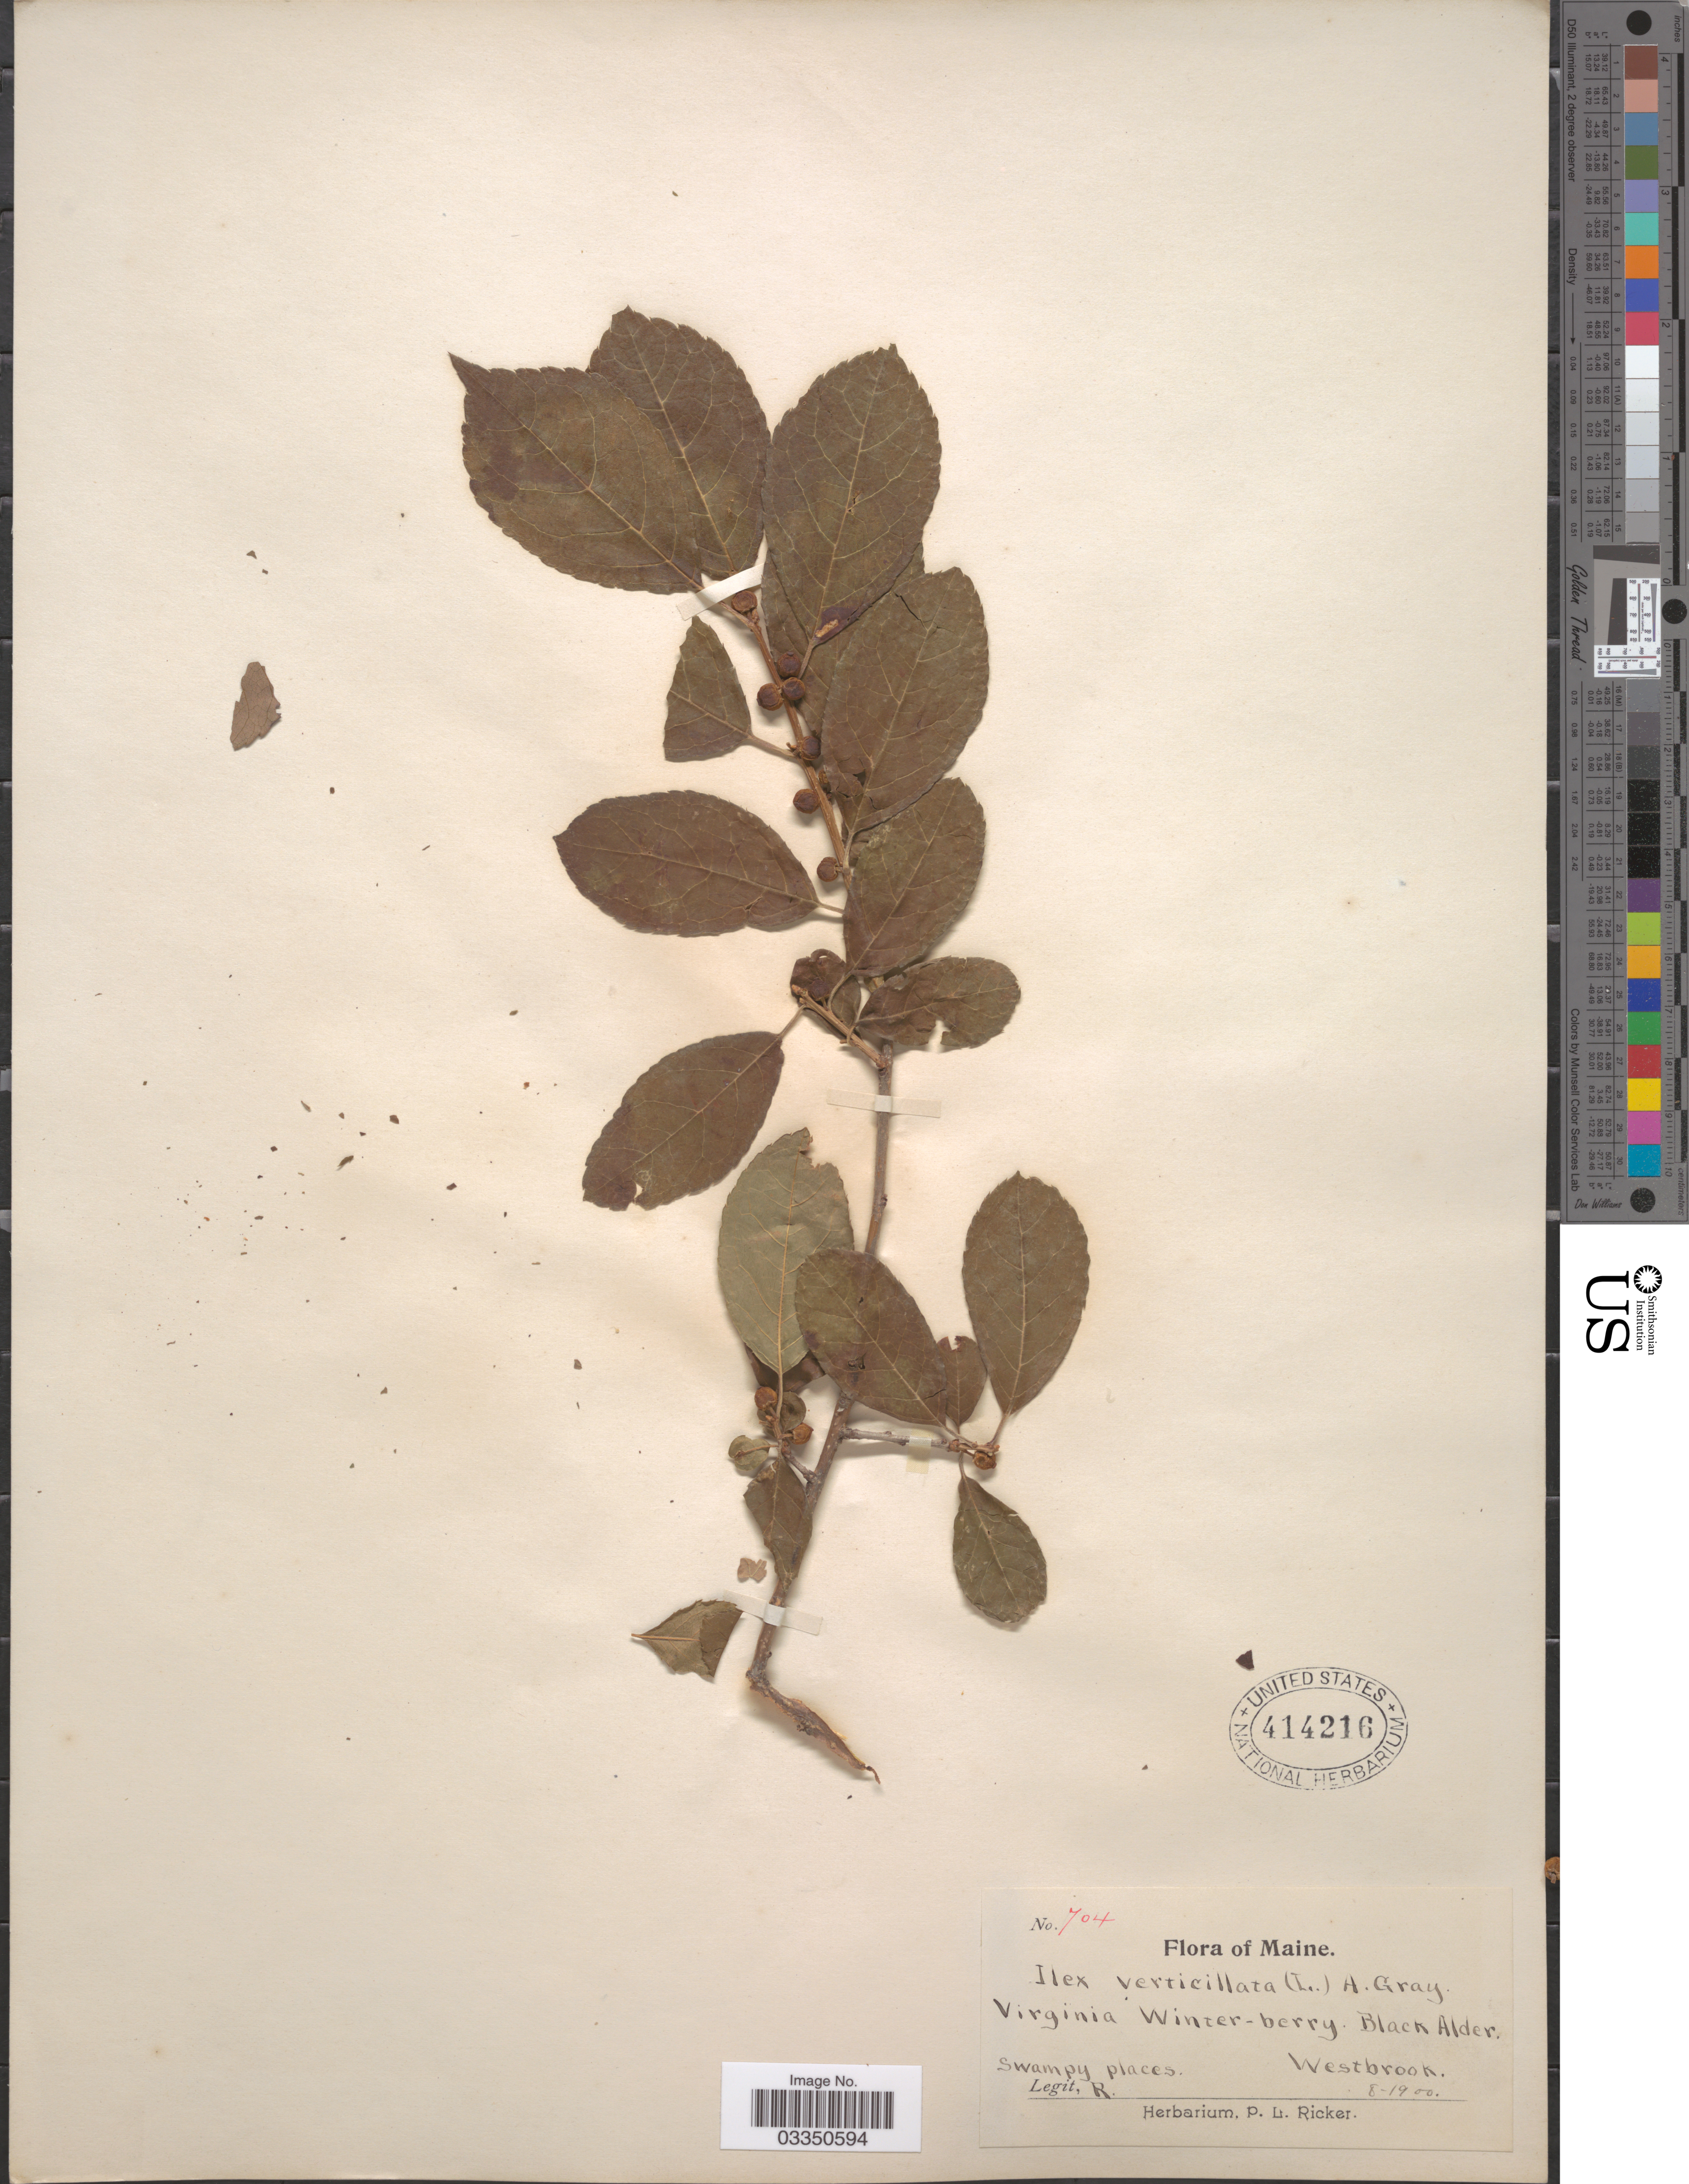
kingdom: Plantae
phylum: Tracheophyta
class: Magnoliopsida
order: Aquifoliales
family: Aquifoliaceae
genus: Ilex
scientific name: Ilex verticillata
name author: (L.) A. Gray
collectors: P. Ricker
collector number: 704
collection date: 1900-08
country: United States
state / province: Maine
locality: Westbrook.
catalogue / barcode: US 414216